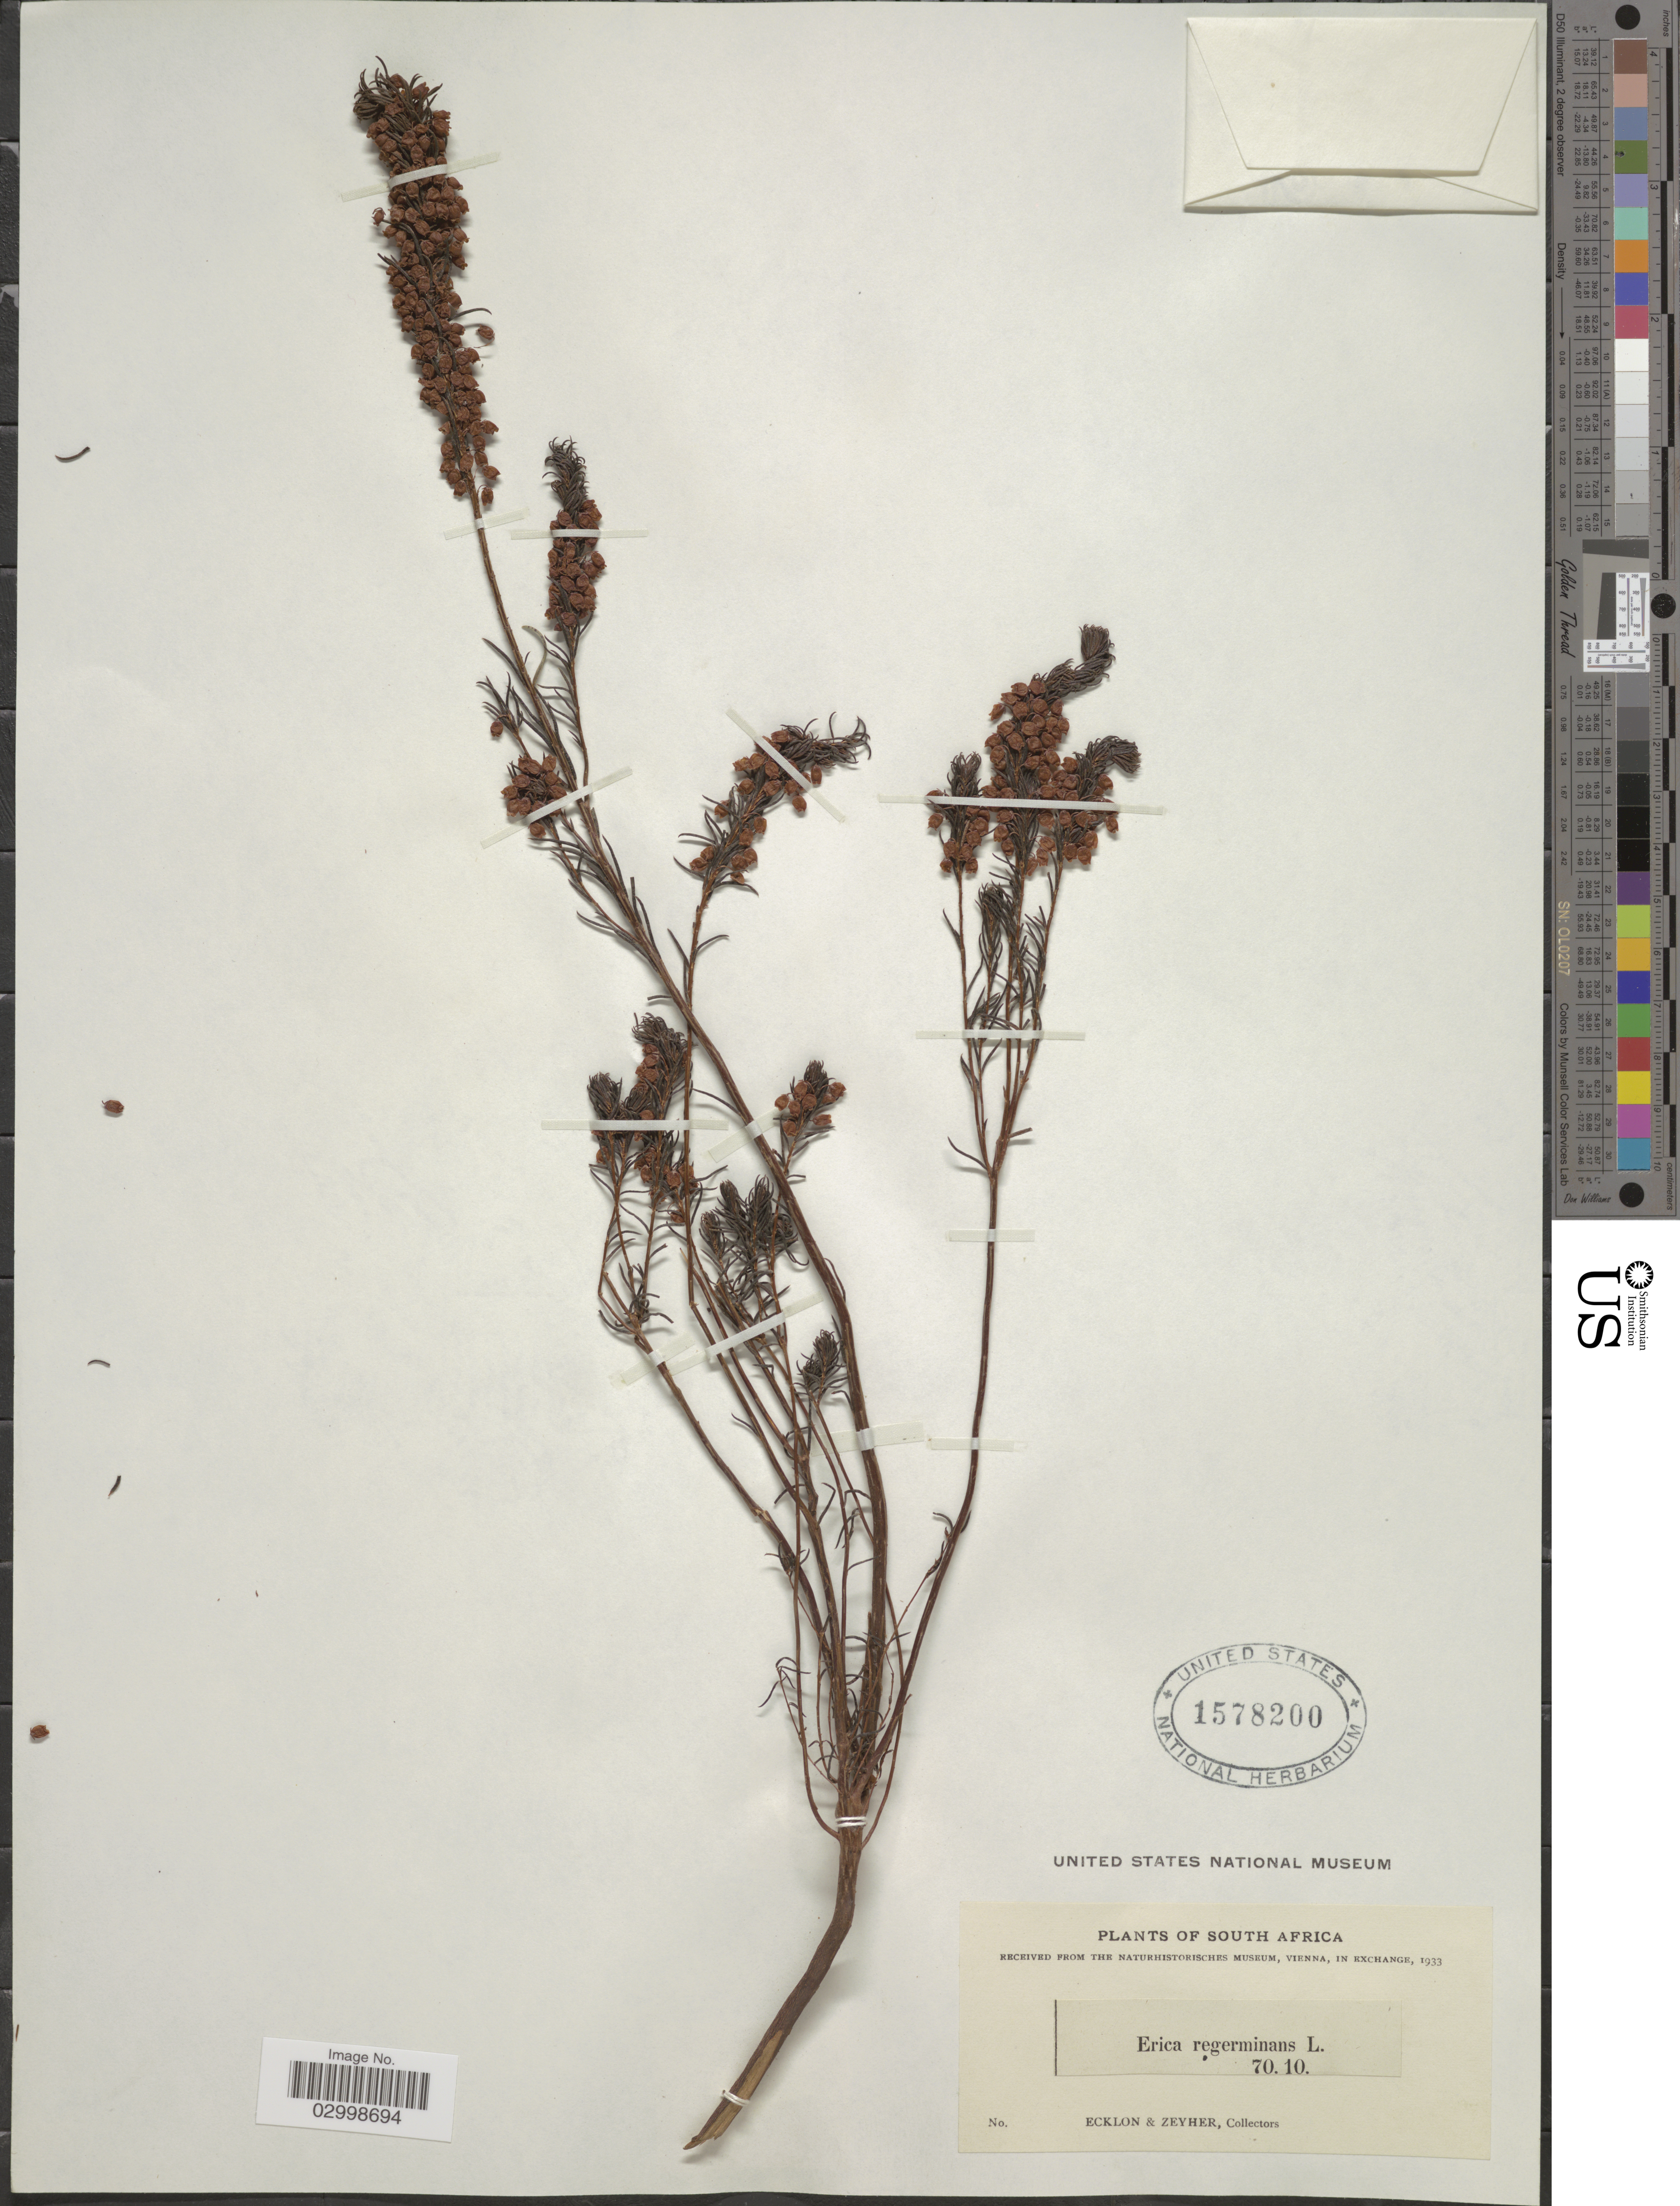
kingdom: Plantae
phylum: Tracheophyta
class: Magnoliopsida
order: Ericales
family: Ericaceae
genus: Erica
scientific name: Erica regerminans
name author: L.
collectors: -. Ecklon & -. Zeyher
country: South Africa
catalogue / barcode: US 1578200